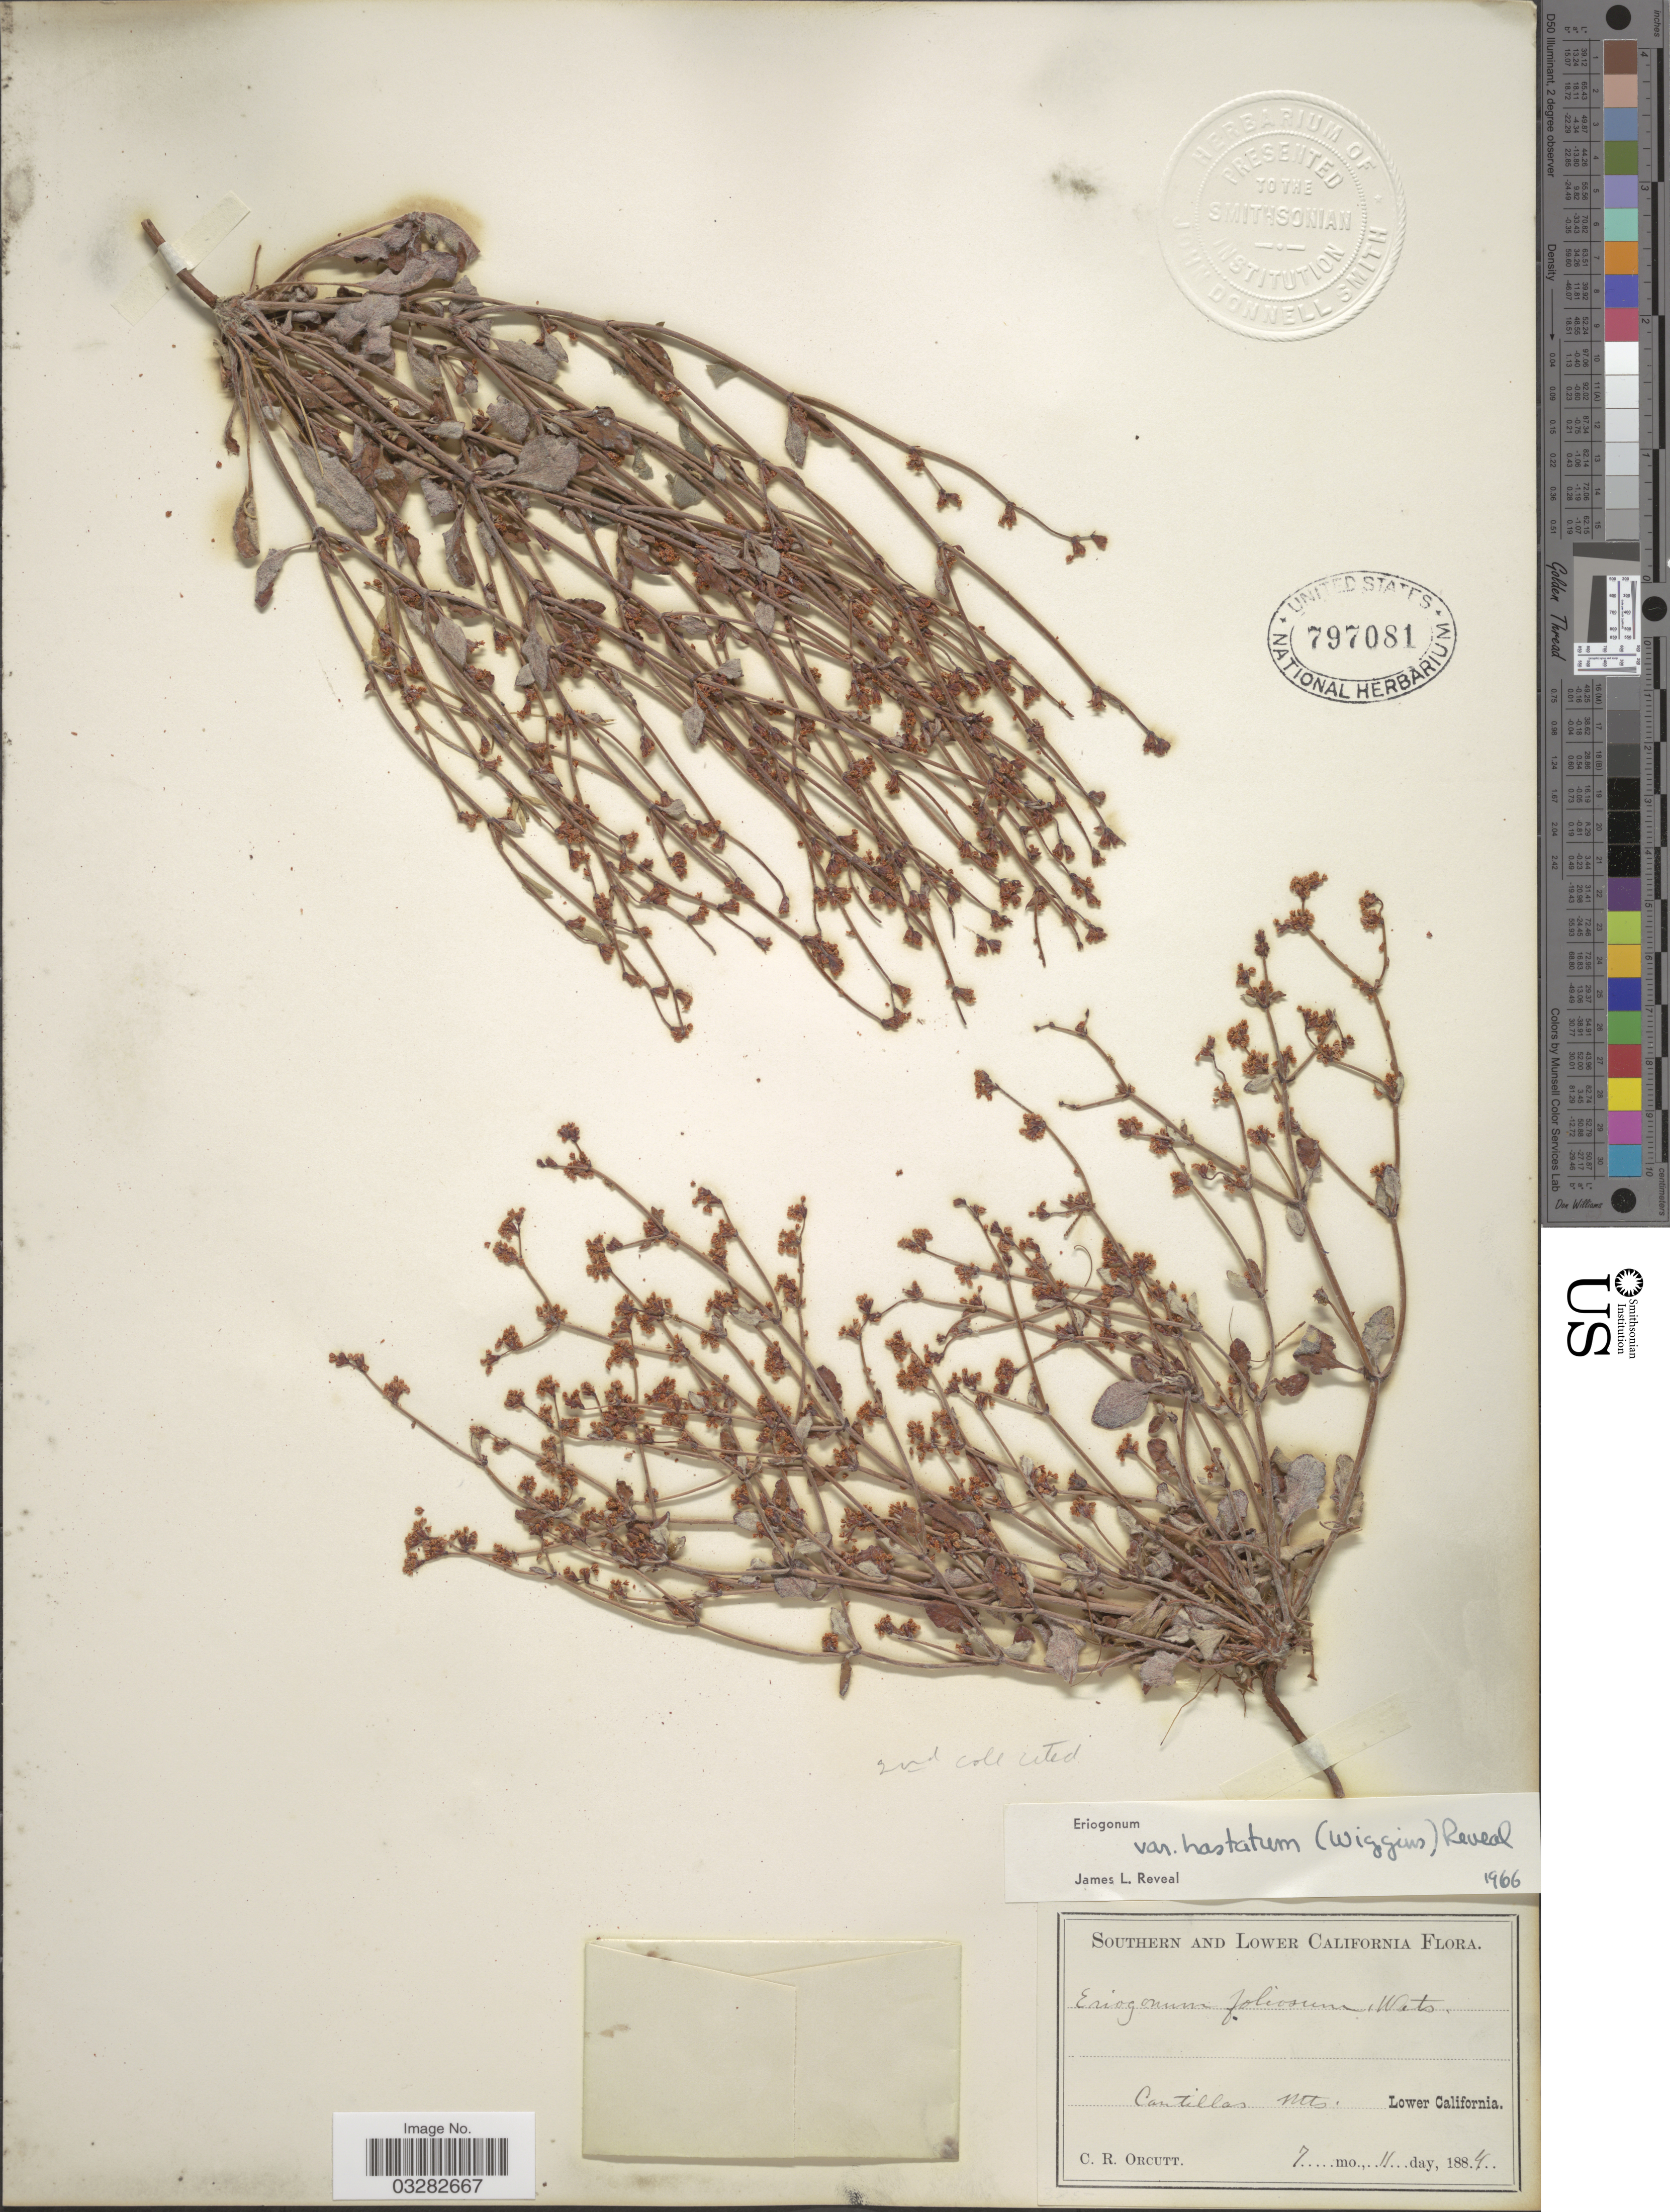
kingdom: Plantae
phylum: Tracheophyta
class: Magnoliopsida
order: Caryophyllales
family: Polygonaceae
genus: Eriogonum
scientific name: Eriogonum hastatum Wiggins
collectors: C. R. Orcutt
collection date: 1884-07-11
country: Mexico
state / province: Baja California Norte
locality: Cantillas Mts. Lower California.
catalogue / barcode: US 797081